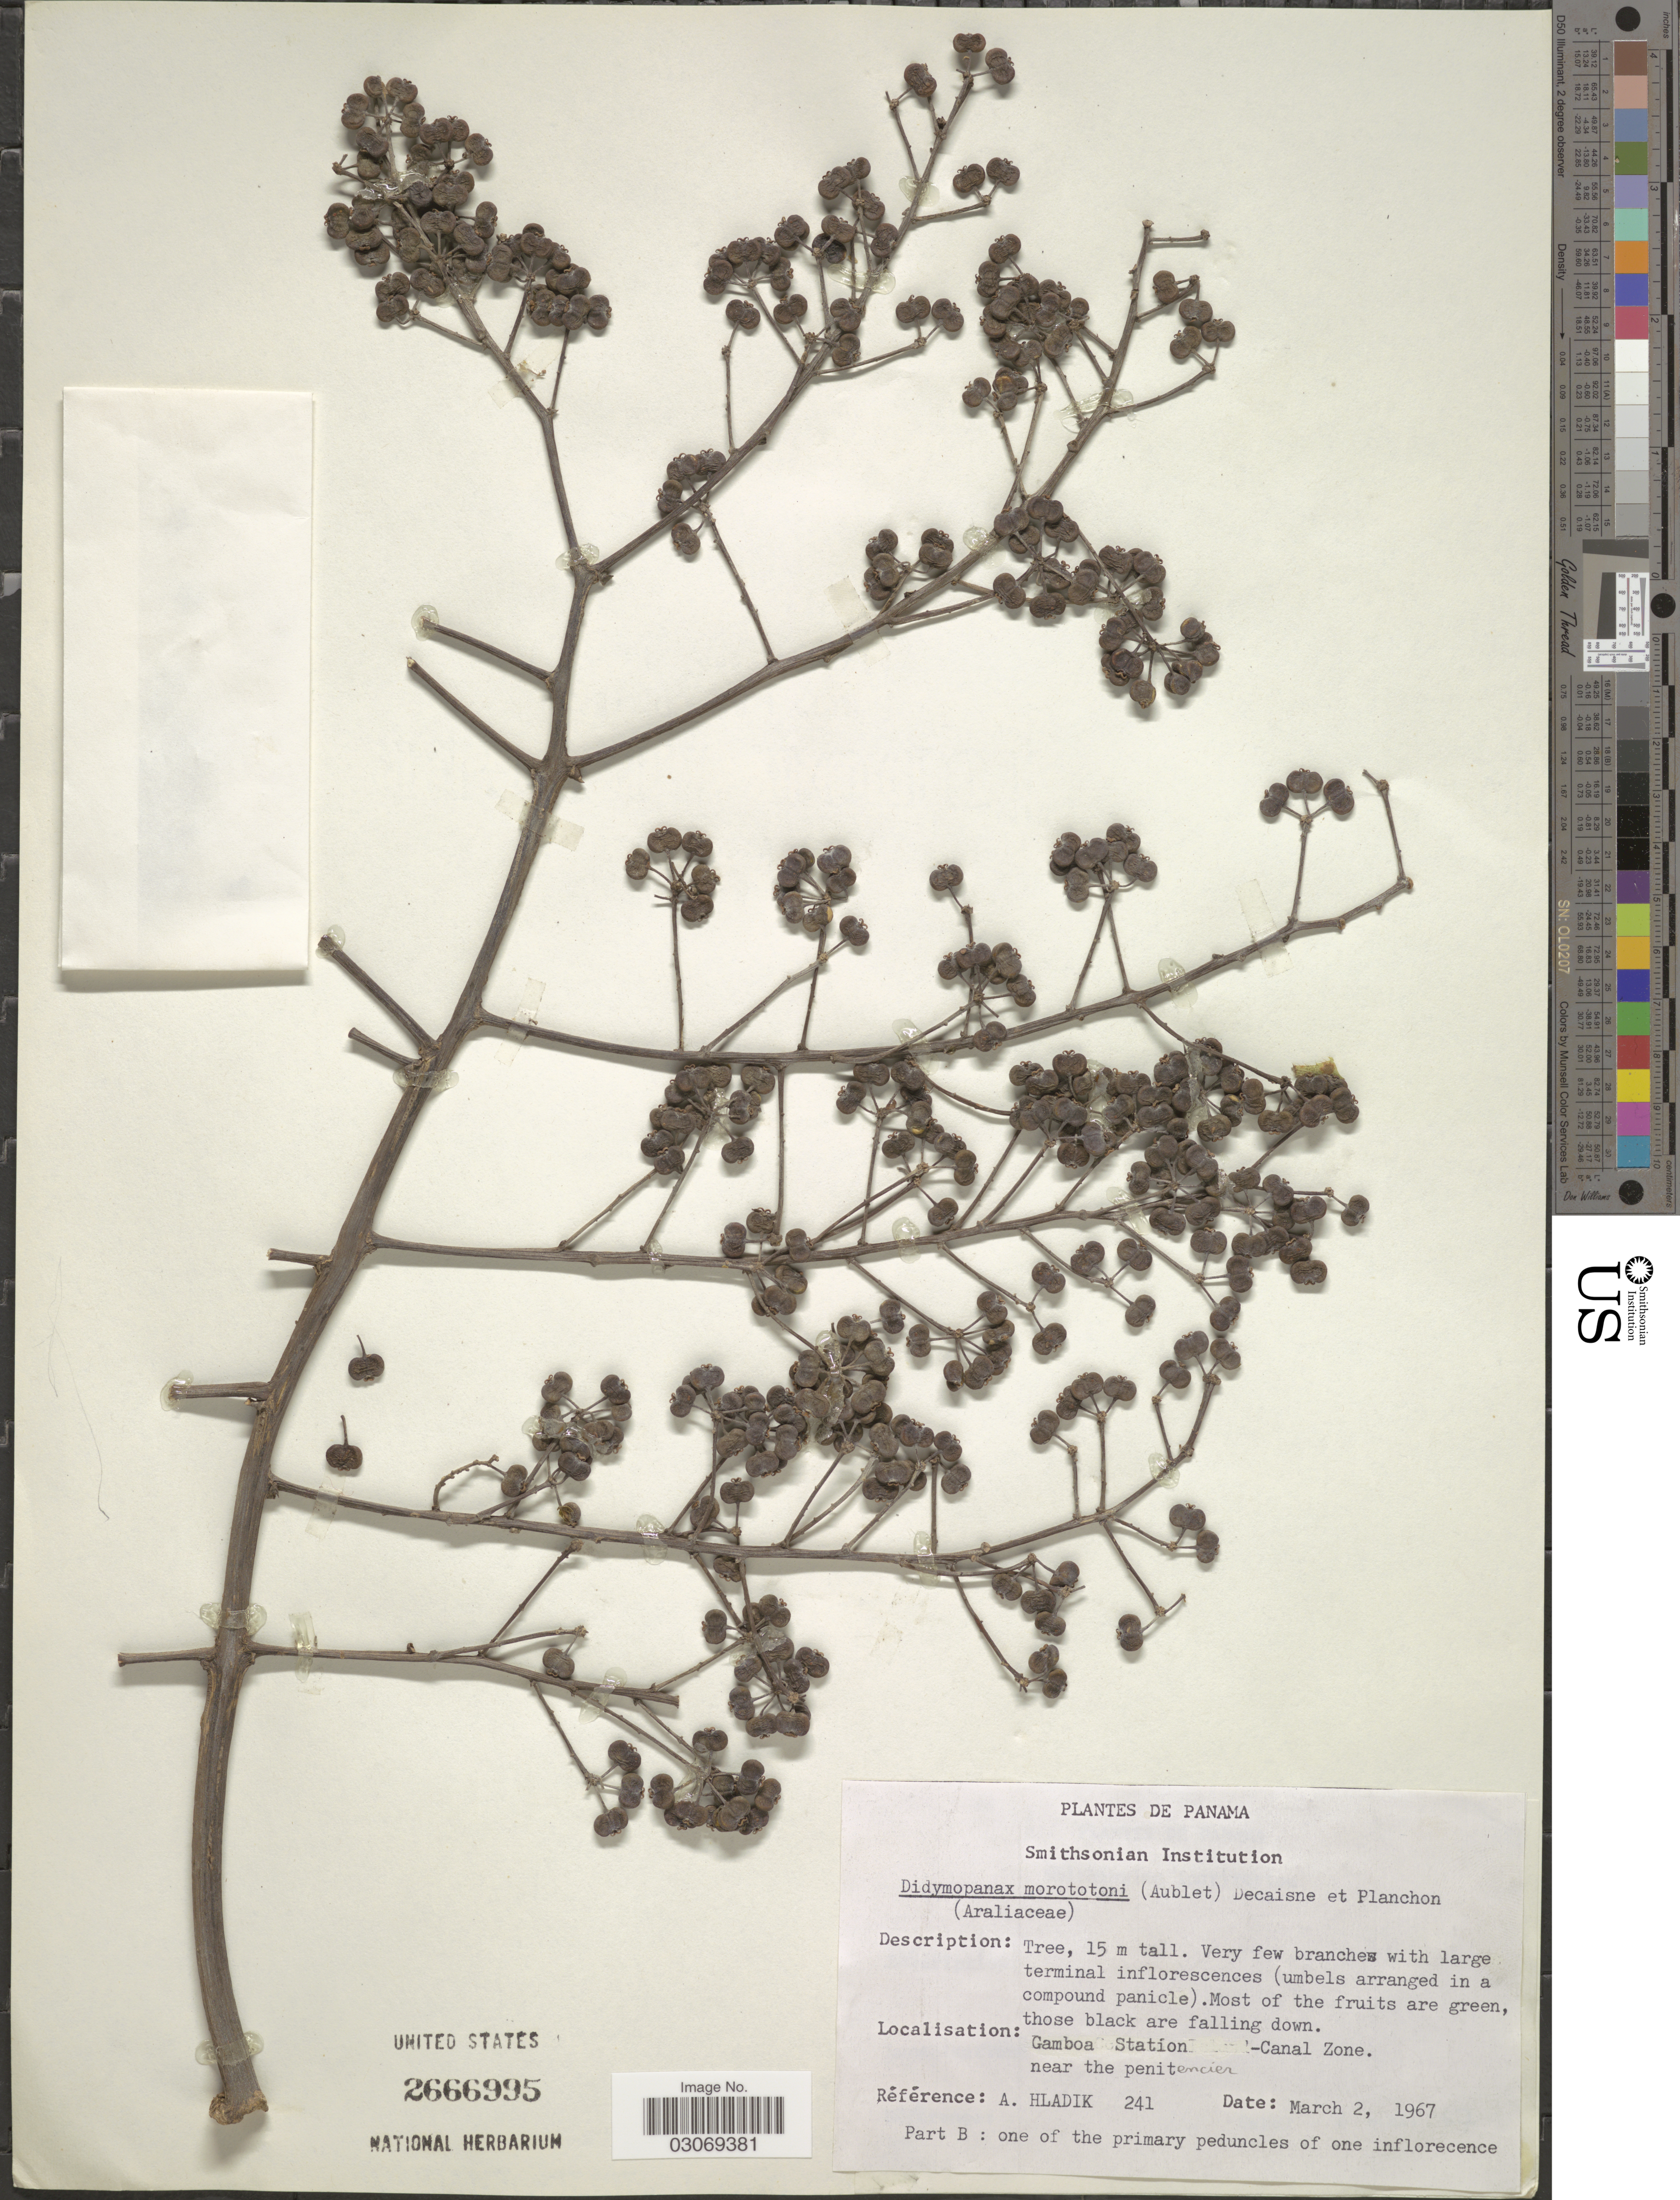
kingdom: Plantae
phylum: Tracheophyta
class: Magnoliopsida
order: Apiales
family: Araliaceae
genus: Schefflera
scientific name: Schefflera morototoni (Aubl.) Maguire, Steyerm. & Frodin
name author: (Aubl.) Maguire et al.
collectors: A. Hladik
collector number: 241?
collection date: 1967-03-02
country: Panama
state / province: Colón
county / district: Canal Zone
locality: Gamboa Station - Canal Zone near the penitencier.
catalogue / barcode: US 2666995